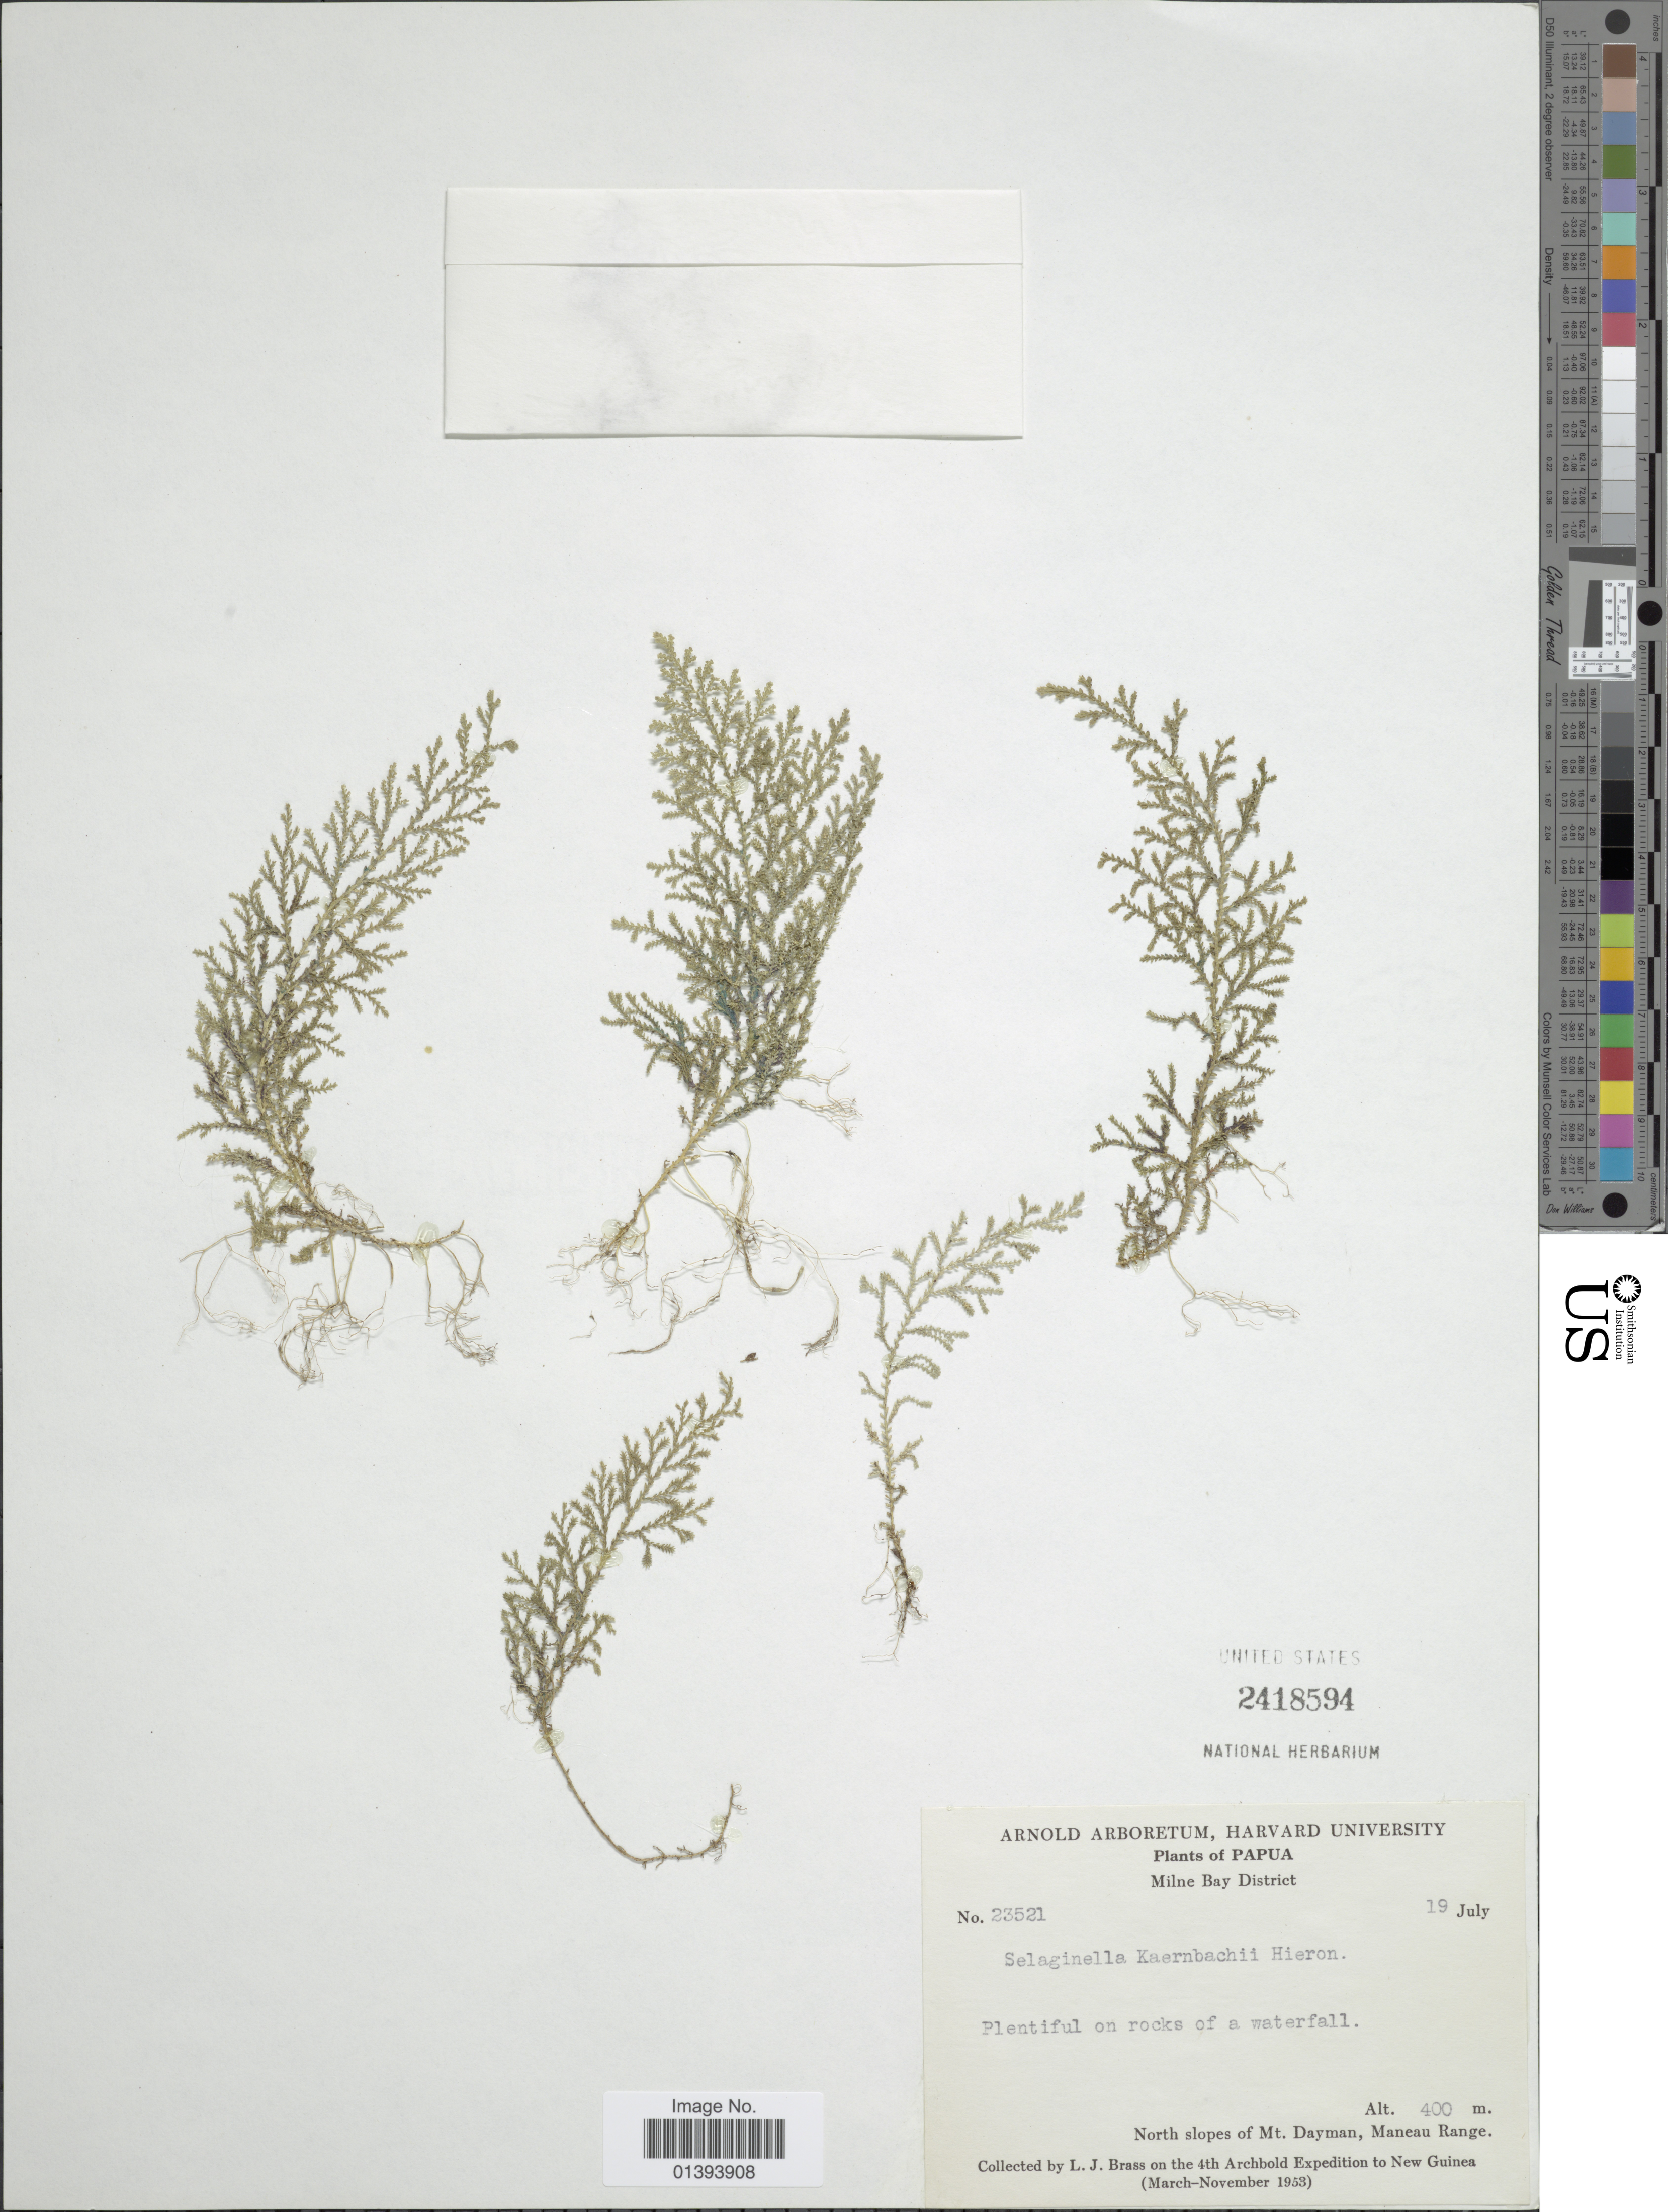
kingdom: Plantae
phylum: Tracheophyta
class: Lycopodiopsida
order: Selaginellales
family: Selaginellaceae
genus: Selaginella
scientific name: Selaginella kaernbachii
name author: Hieron.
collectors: L. J. Brass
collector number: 23521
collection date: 1953-07-19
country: Papua New Guinea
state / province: Milne Bay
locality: Plentifull on rocks of a waterfall, North slopes of Mt. Dayman, Maneau Range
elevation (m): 400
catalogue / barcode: US 2418594